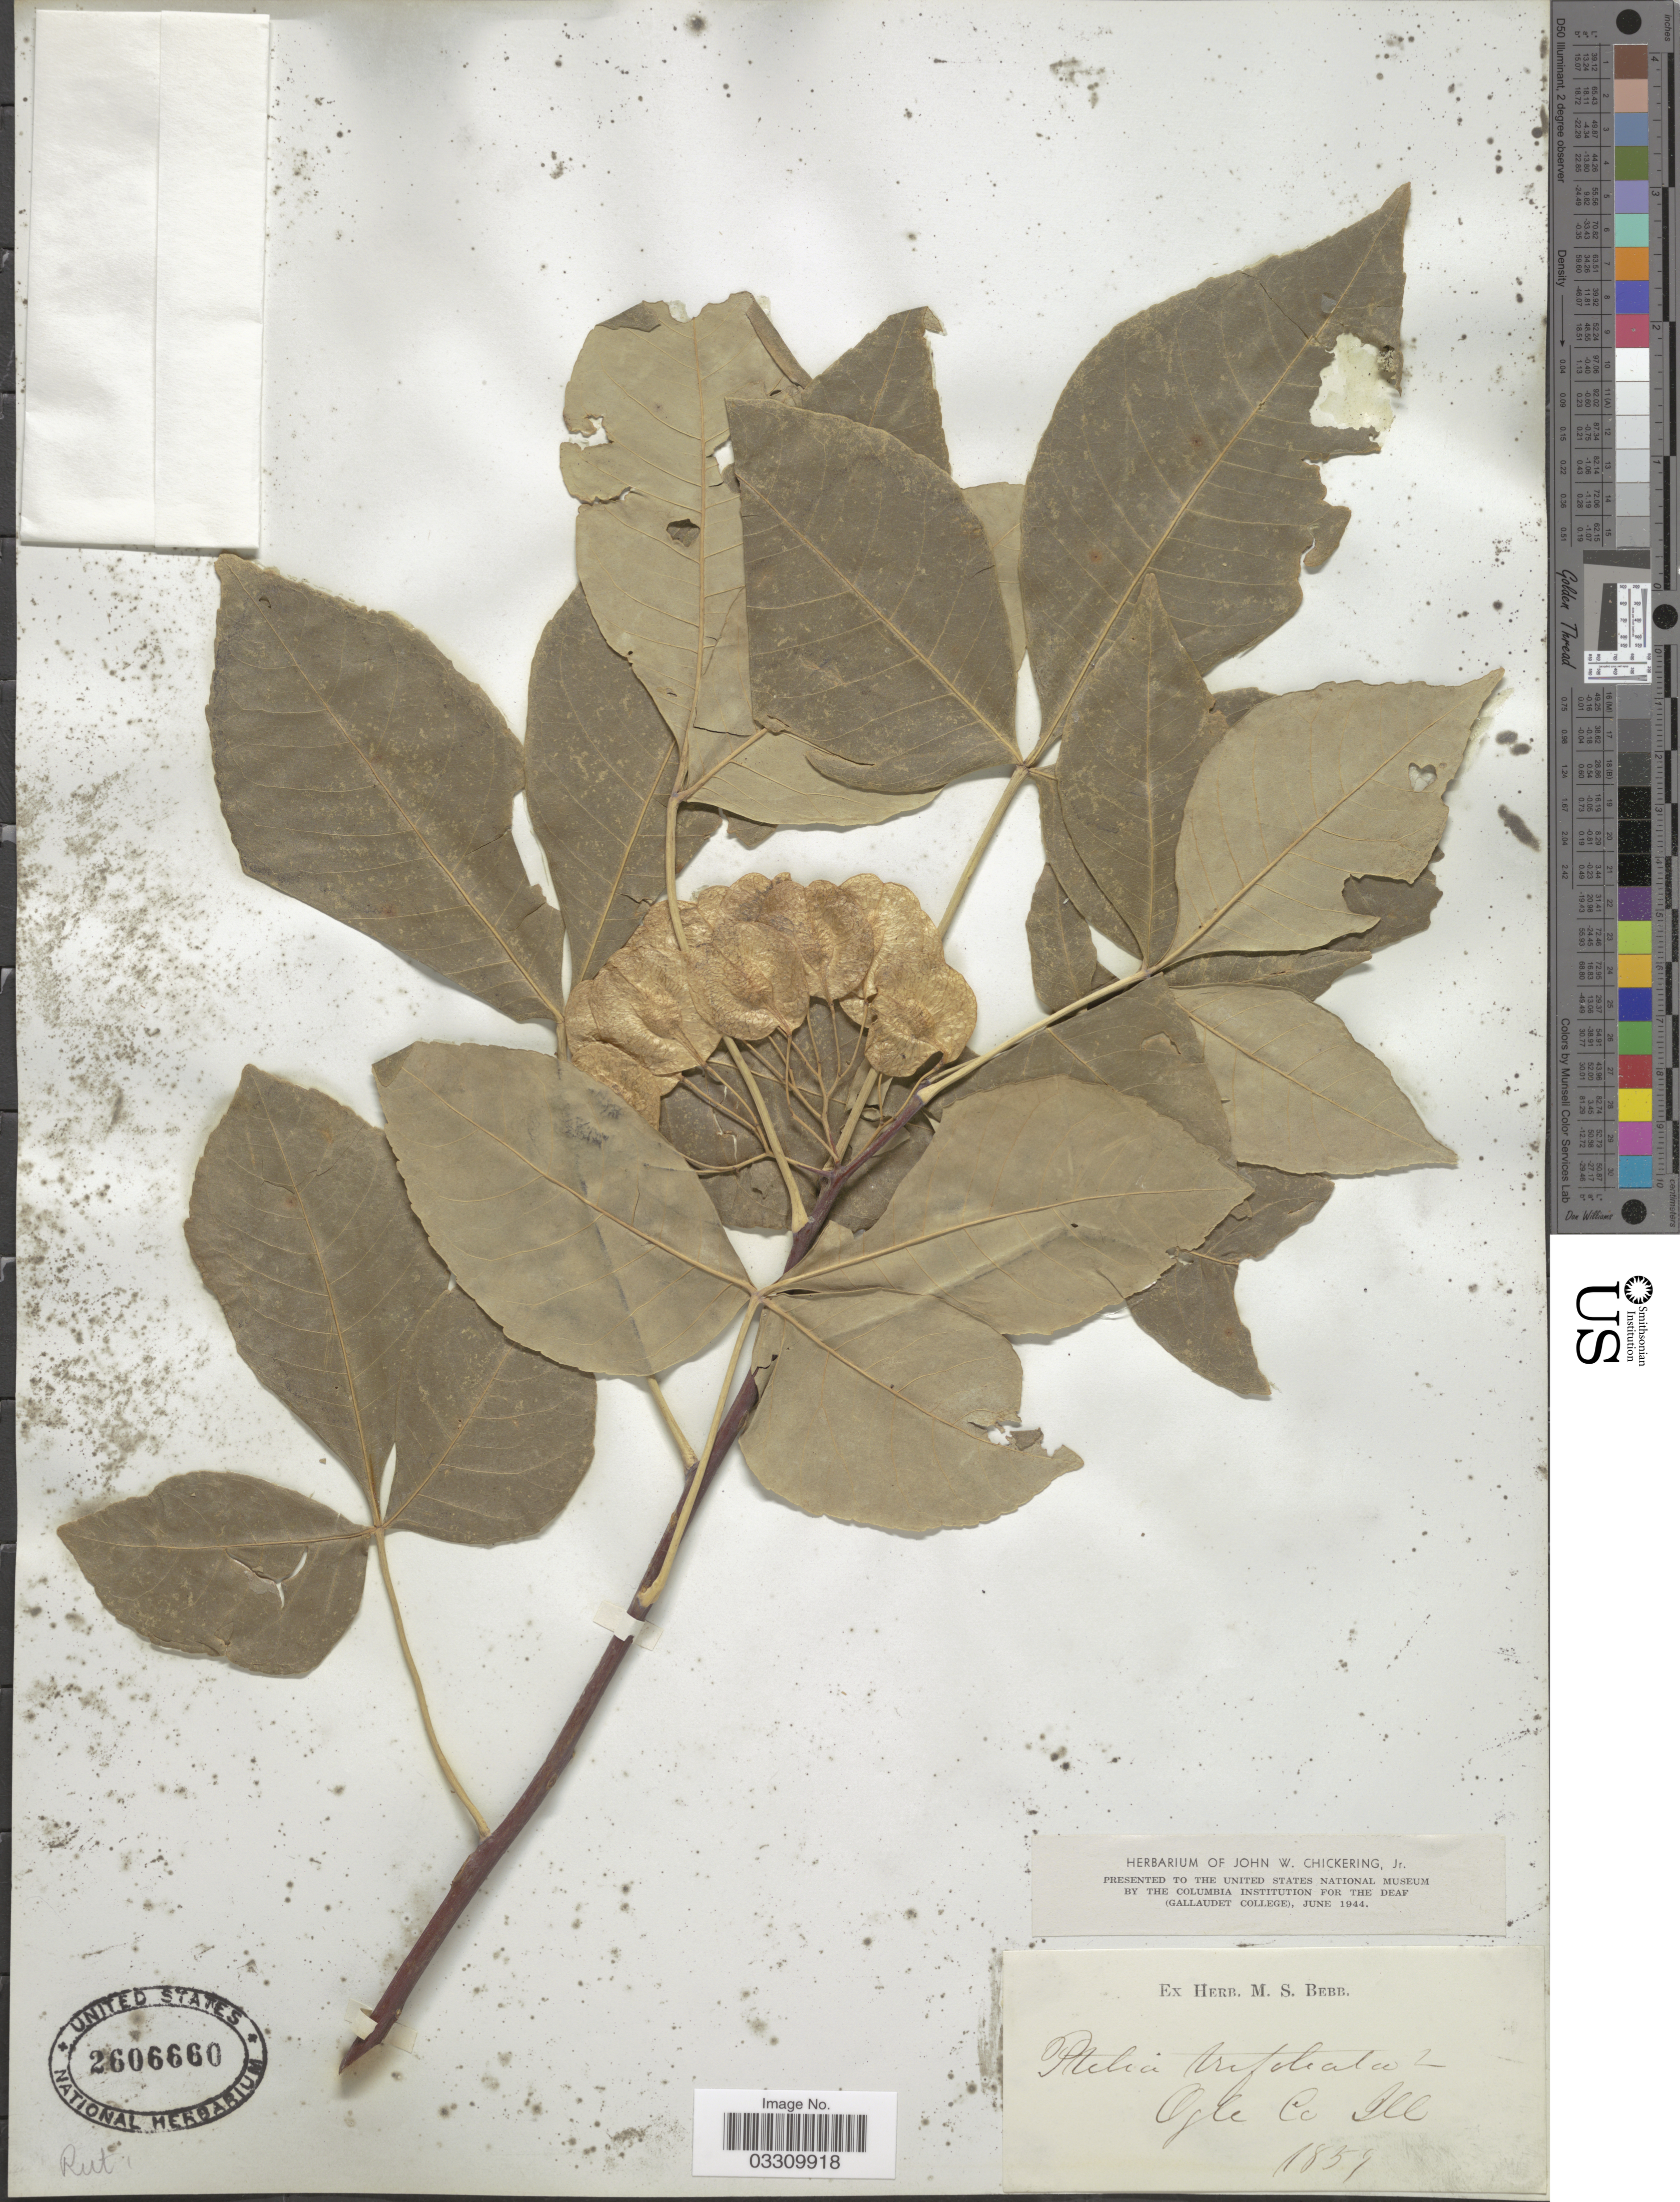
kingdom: Plantae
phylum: Tracheophyta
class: Magnoliopsida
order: Sapindales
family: Rutaceae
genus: Ptelea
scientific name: Ptelea trifoliata subsp. trifoliata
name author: L.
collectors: ex Herb. M. S. Bebb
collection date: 1859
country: United States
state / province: Illinois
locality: Ogle Co.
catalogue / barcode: US 2606660